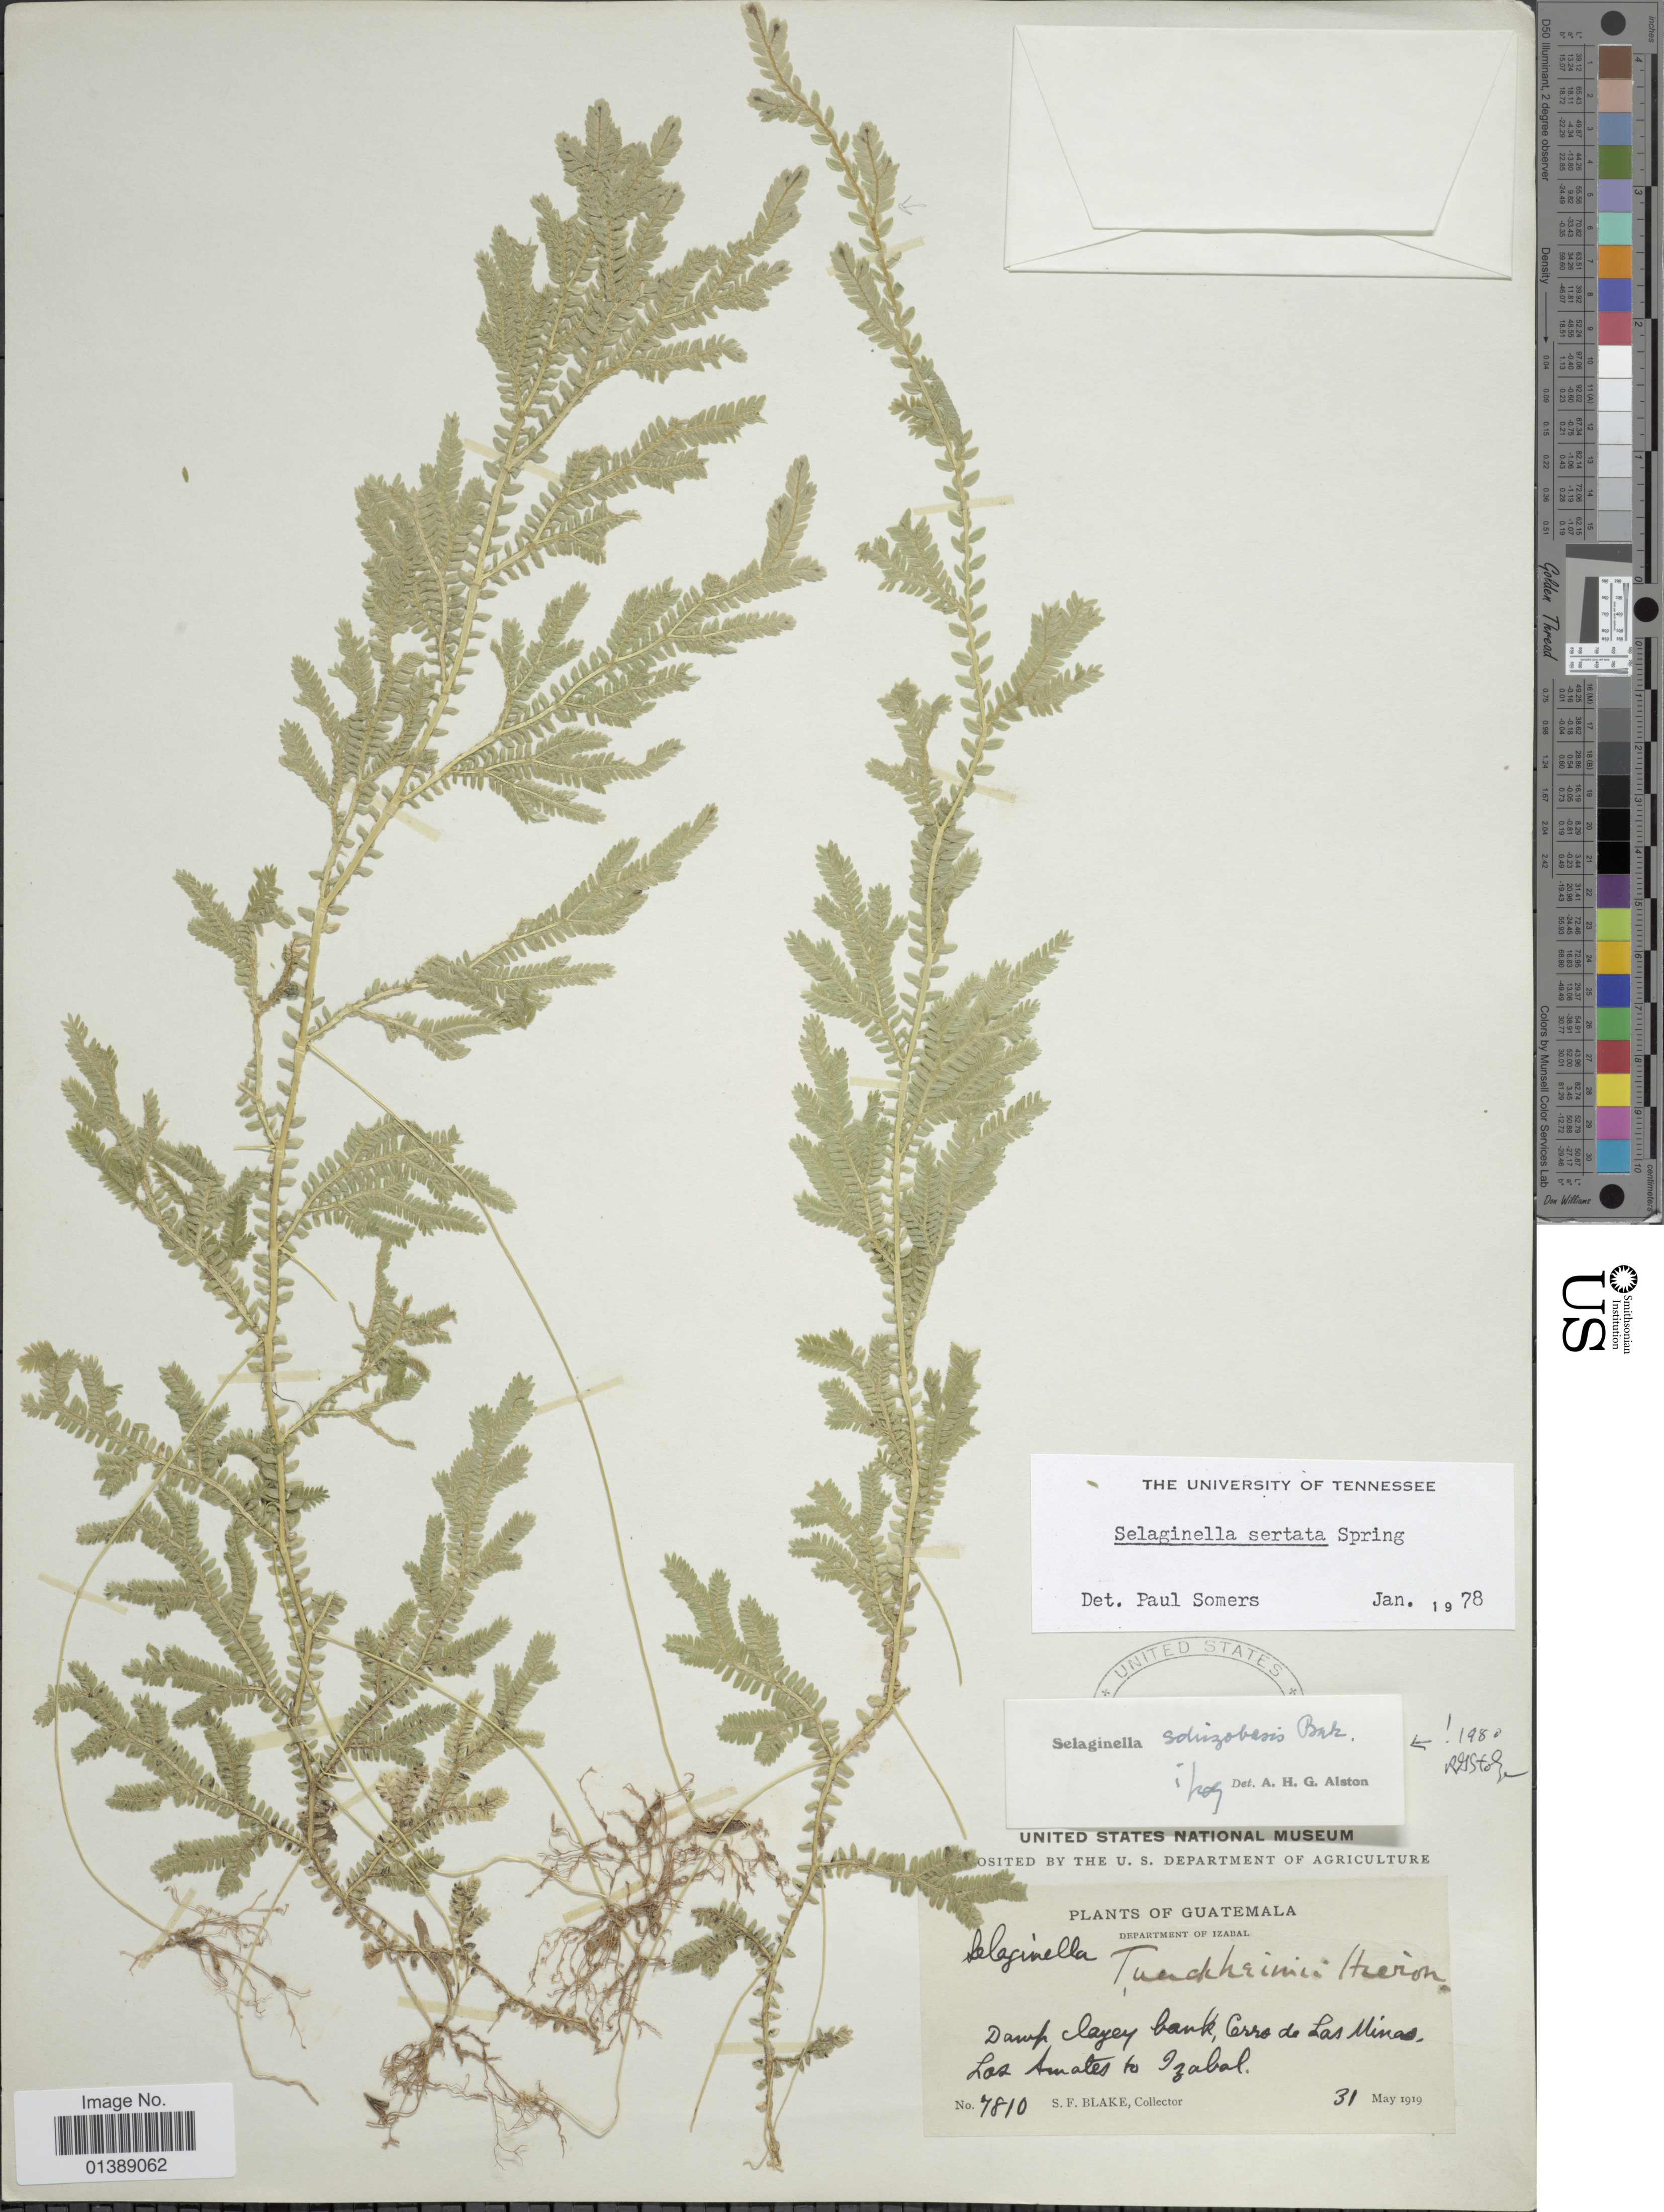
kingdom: Plantae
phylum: Tracheophyta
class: Lycopodiopsida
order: Selaginellales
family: Selaginellaceae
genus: Selaginella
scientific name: Selaginella schizobasis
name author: Baker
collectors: S. Blake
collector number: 7810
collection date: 1919-05-31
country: Guatemala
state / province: Izabal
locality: Damp clayey bank, Cerro de Las Minas, Los Amates to Izabal